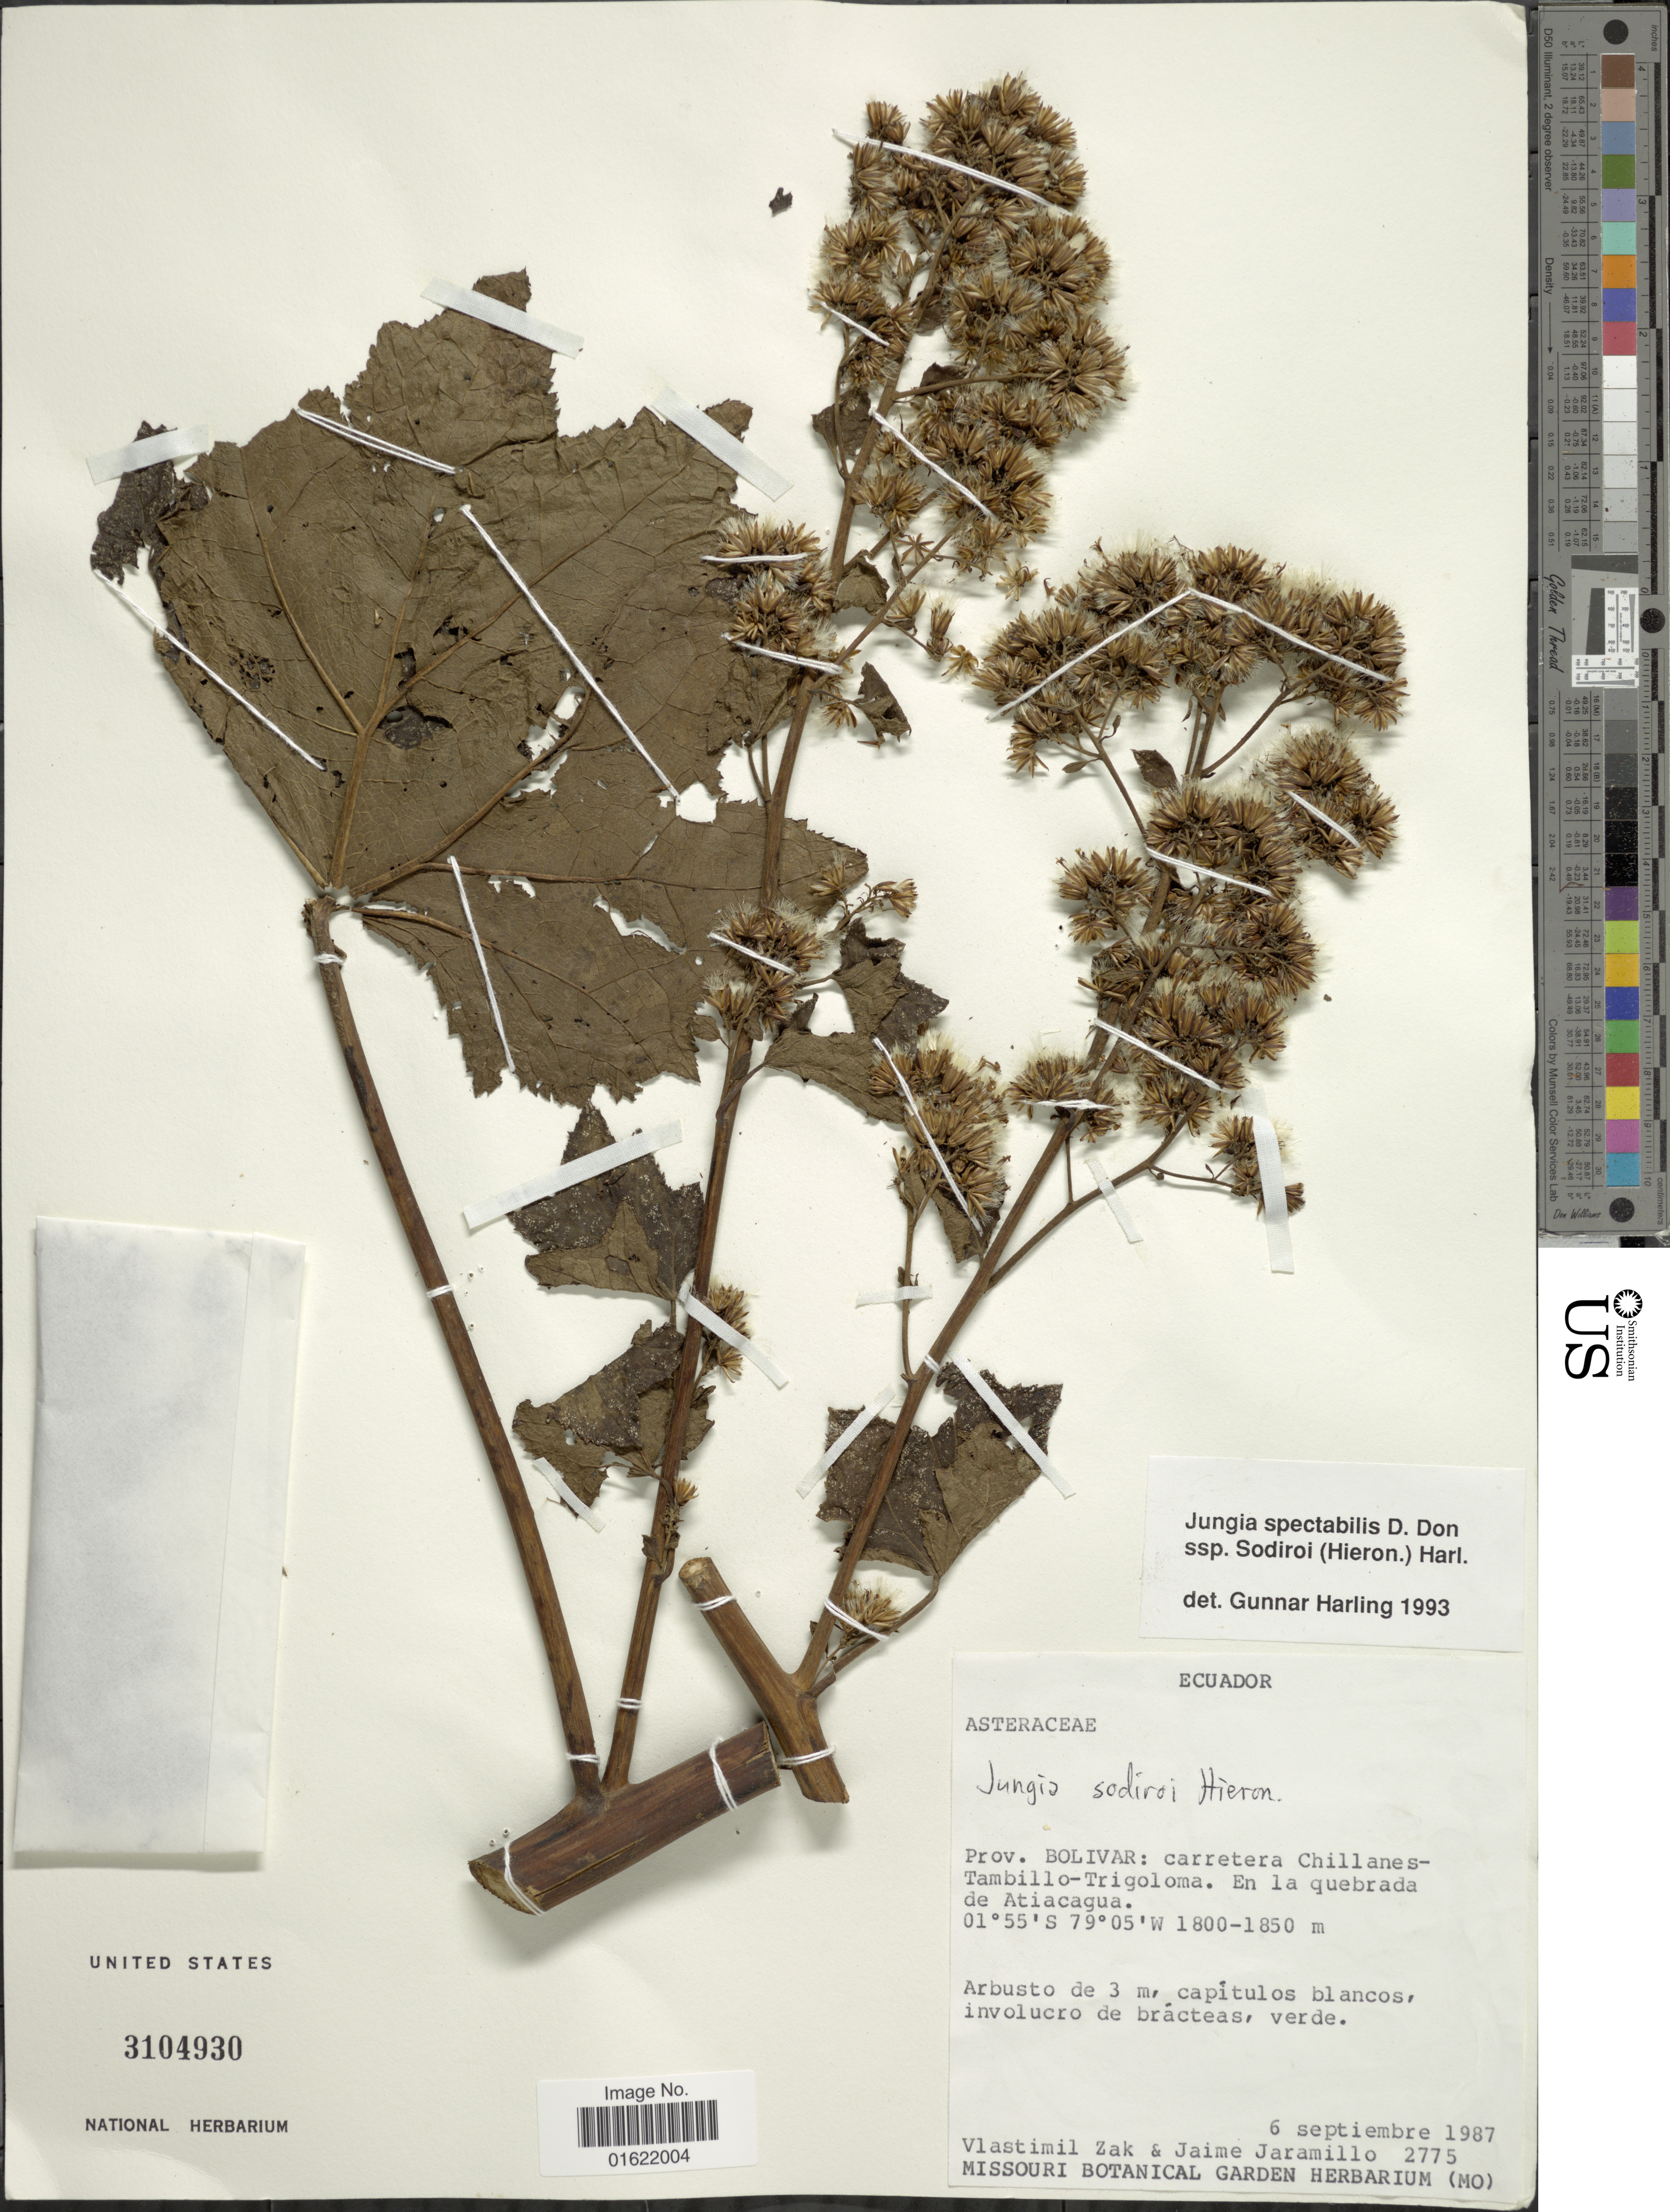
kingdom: Plantae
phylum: Tracheophyta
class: Magnoliopsida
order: Asterales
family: Asteraceae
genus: Jungia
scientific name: Jungia spectabilis subsp. sodiroi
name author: (Hieron.) Harling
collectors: V. Zak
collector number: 2775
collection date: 1987-09-06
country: Ecuador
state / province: Bolívar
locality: Carretera Chillanes-Tambillo-Trigoloma. En la quebrada de Atiacagua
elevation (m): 1800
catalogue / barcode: US 3104930